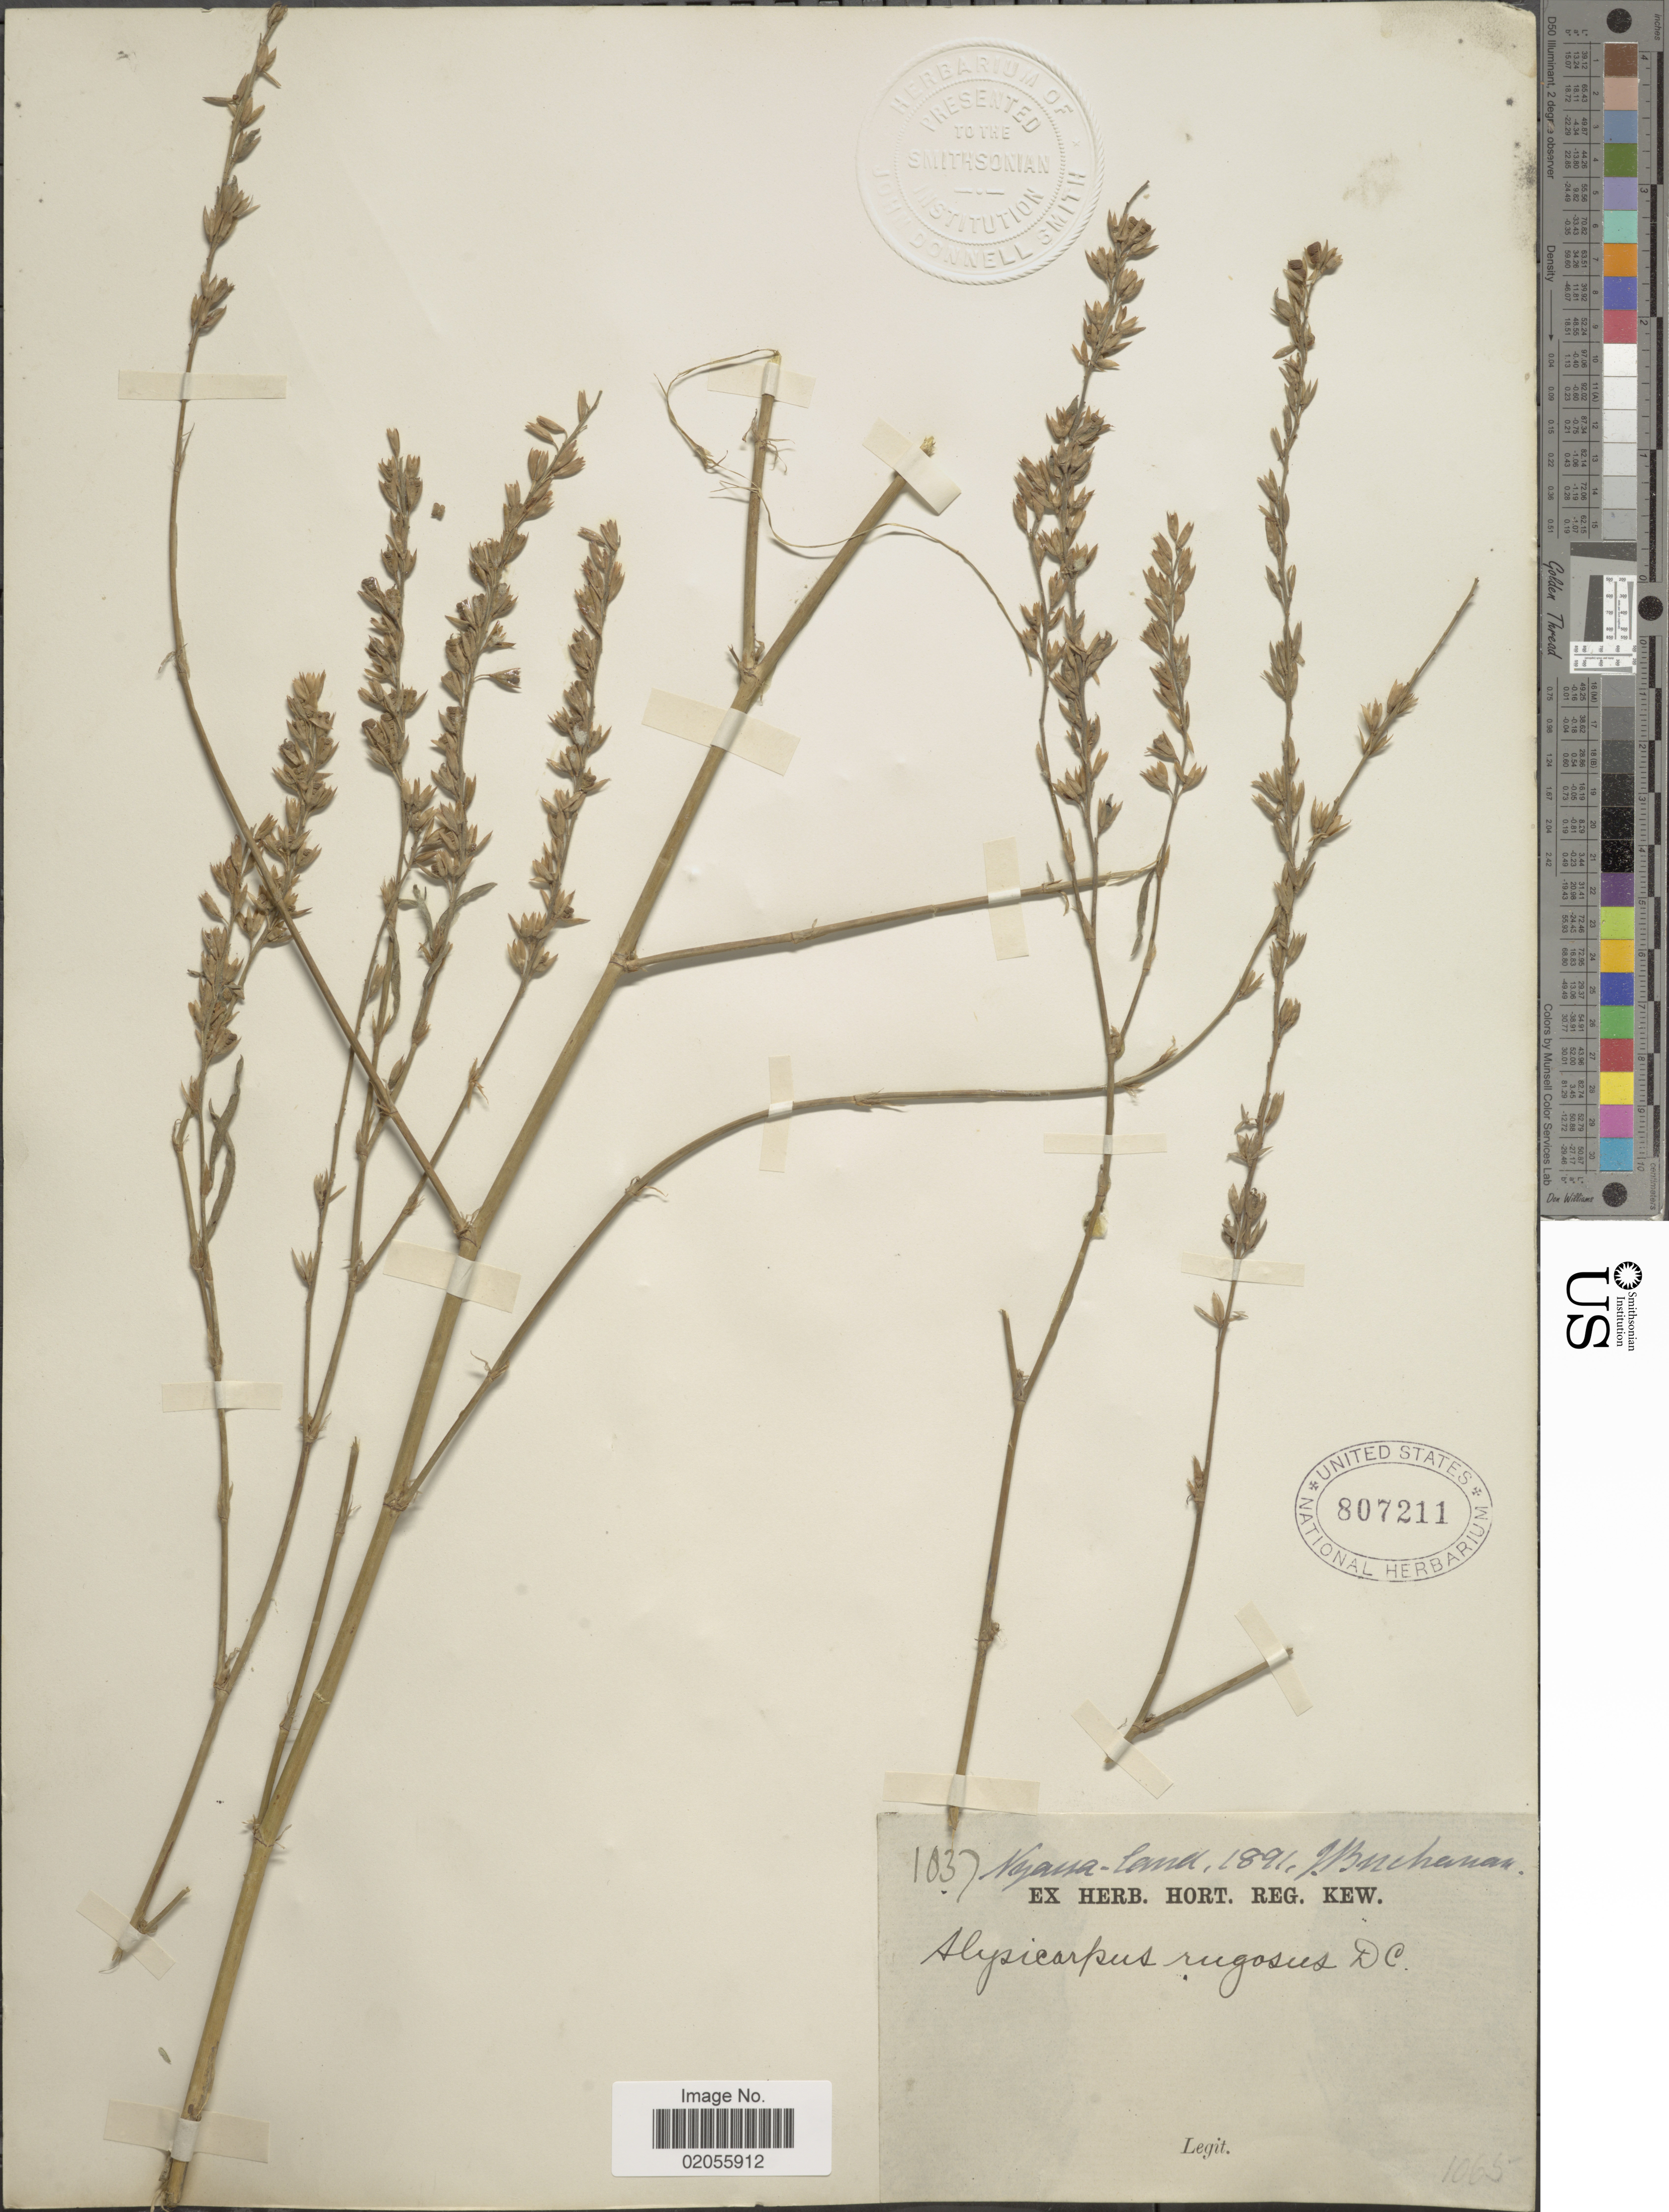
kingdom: Plantae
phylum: Tracheophyta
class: Magnoliopsida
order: Fabales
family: Fabaceae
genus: Alysicarpus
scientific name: Alysicarpus rugosus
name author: (Willd.) DC.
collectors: J. Buchanan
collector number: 1837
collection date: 1891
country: Malawi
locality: Nyassa-land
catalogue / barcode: US 807211